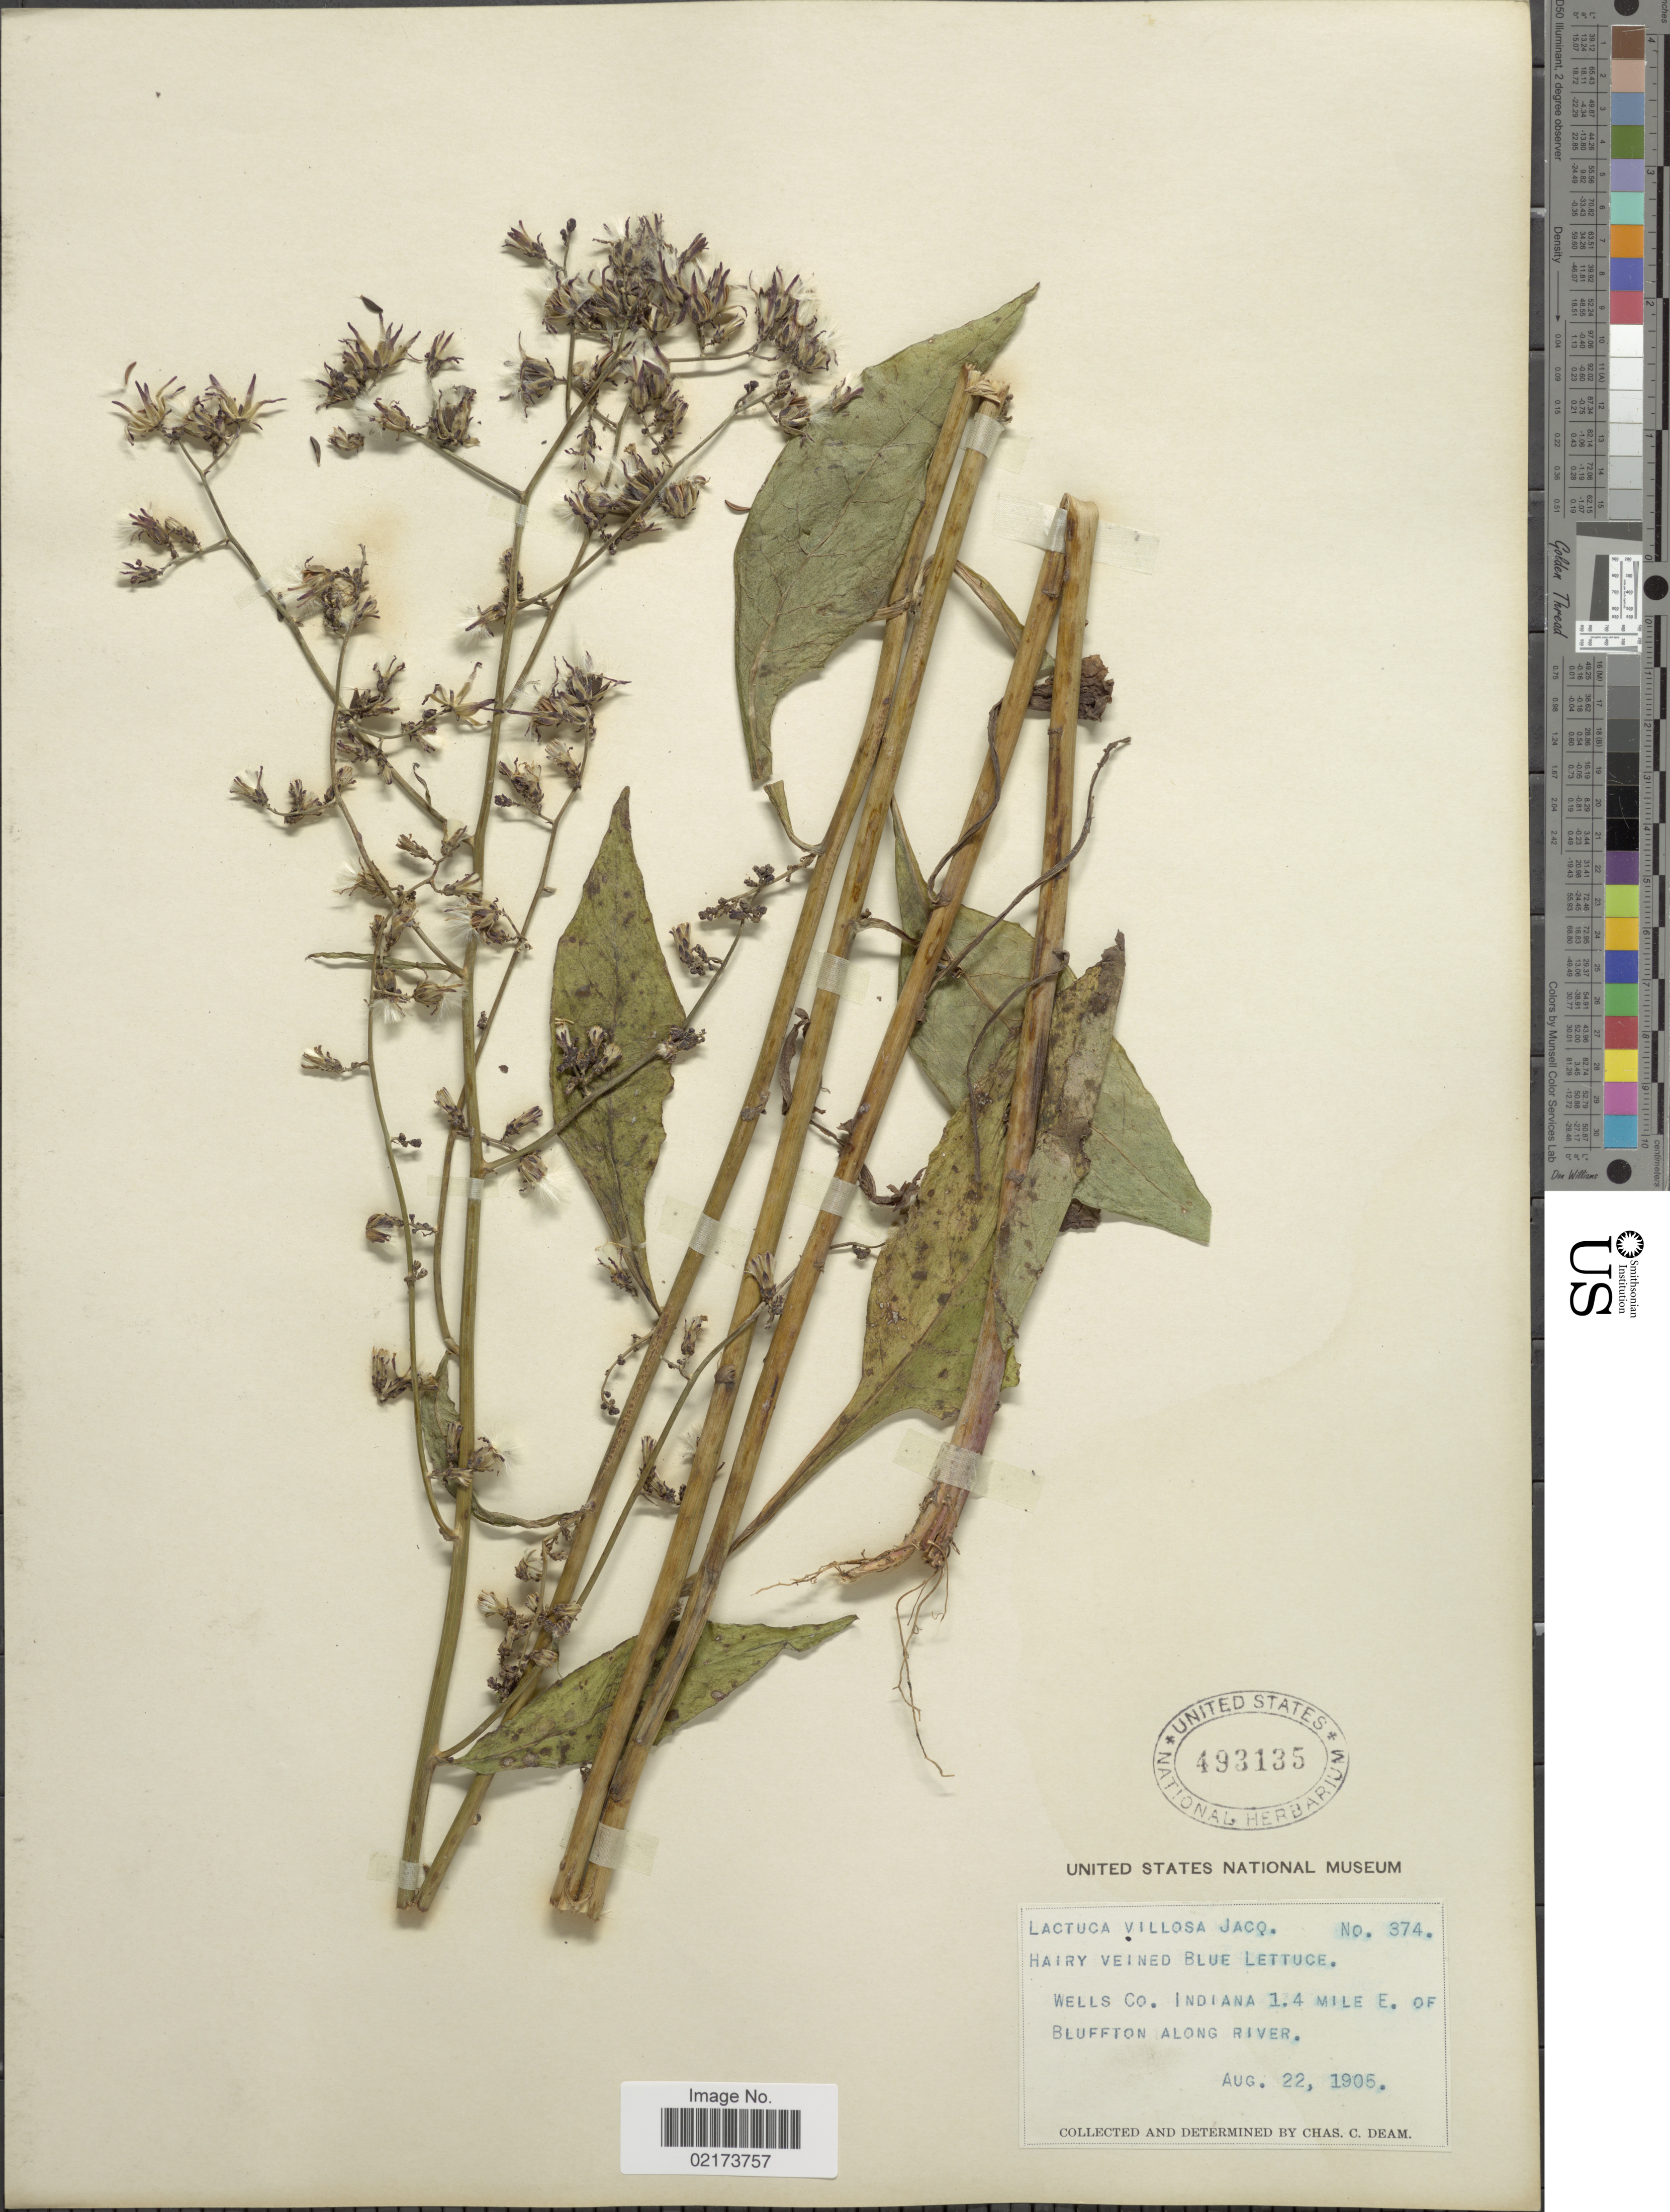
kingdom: Plantae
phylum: Tracheophyta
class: Magnoliopsida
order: Asterales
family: Asteraceae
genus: Lactuca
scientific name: Lactuca floridana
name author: (L.) Gaertn.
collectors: C. C. Deam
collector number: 374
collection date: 1905-08-22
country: United States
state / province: Indiana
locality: Wells Co., 1.4 mil E. of Bluffton along river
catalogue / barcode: US 493135